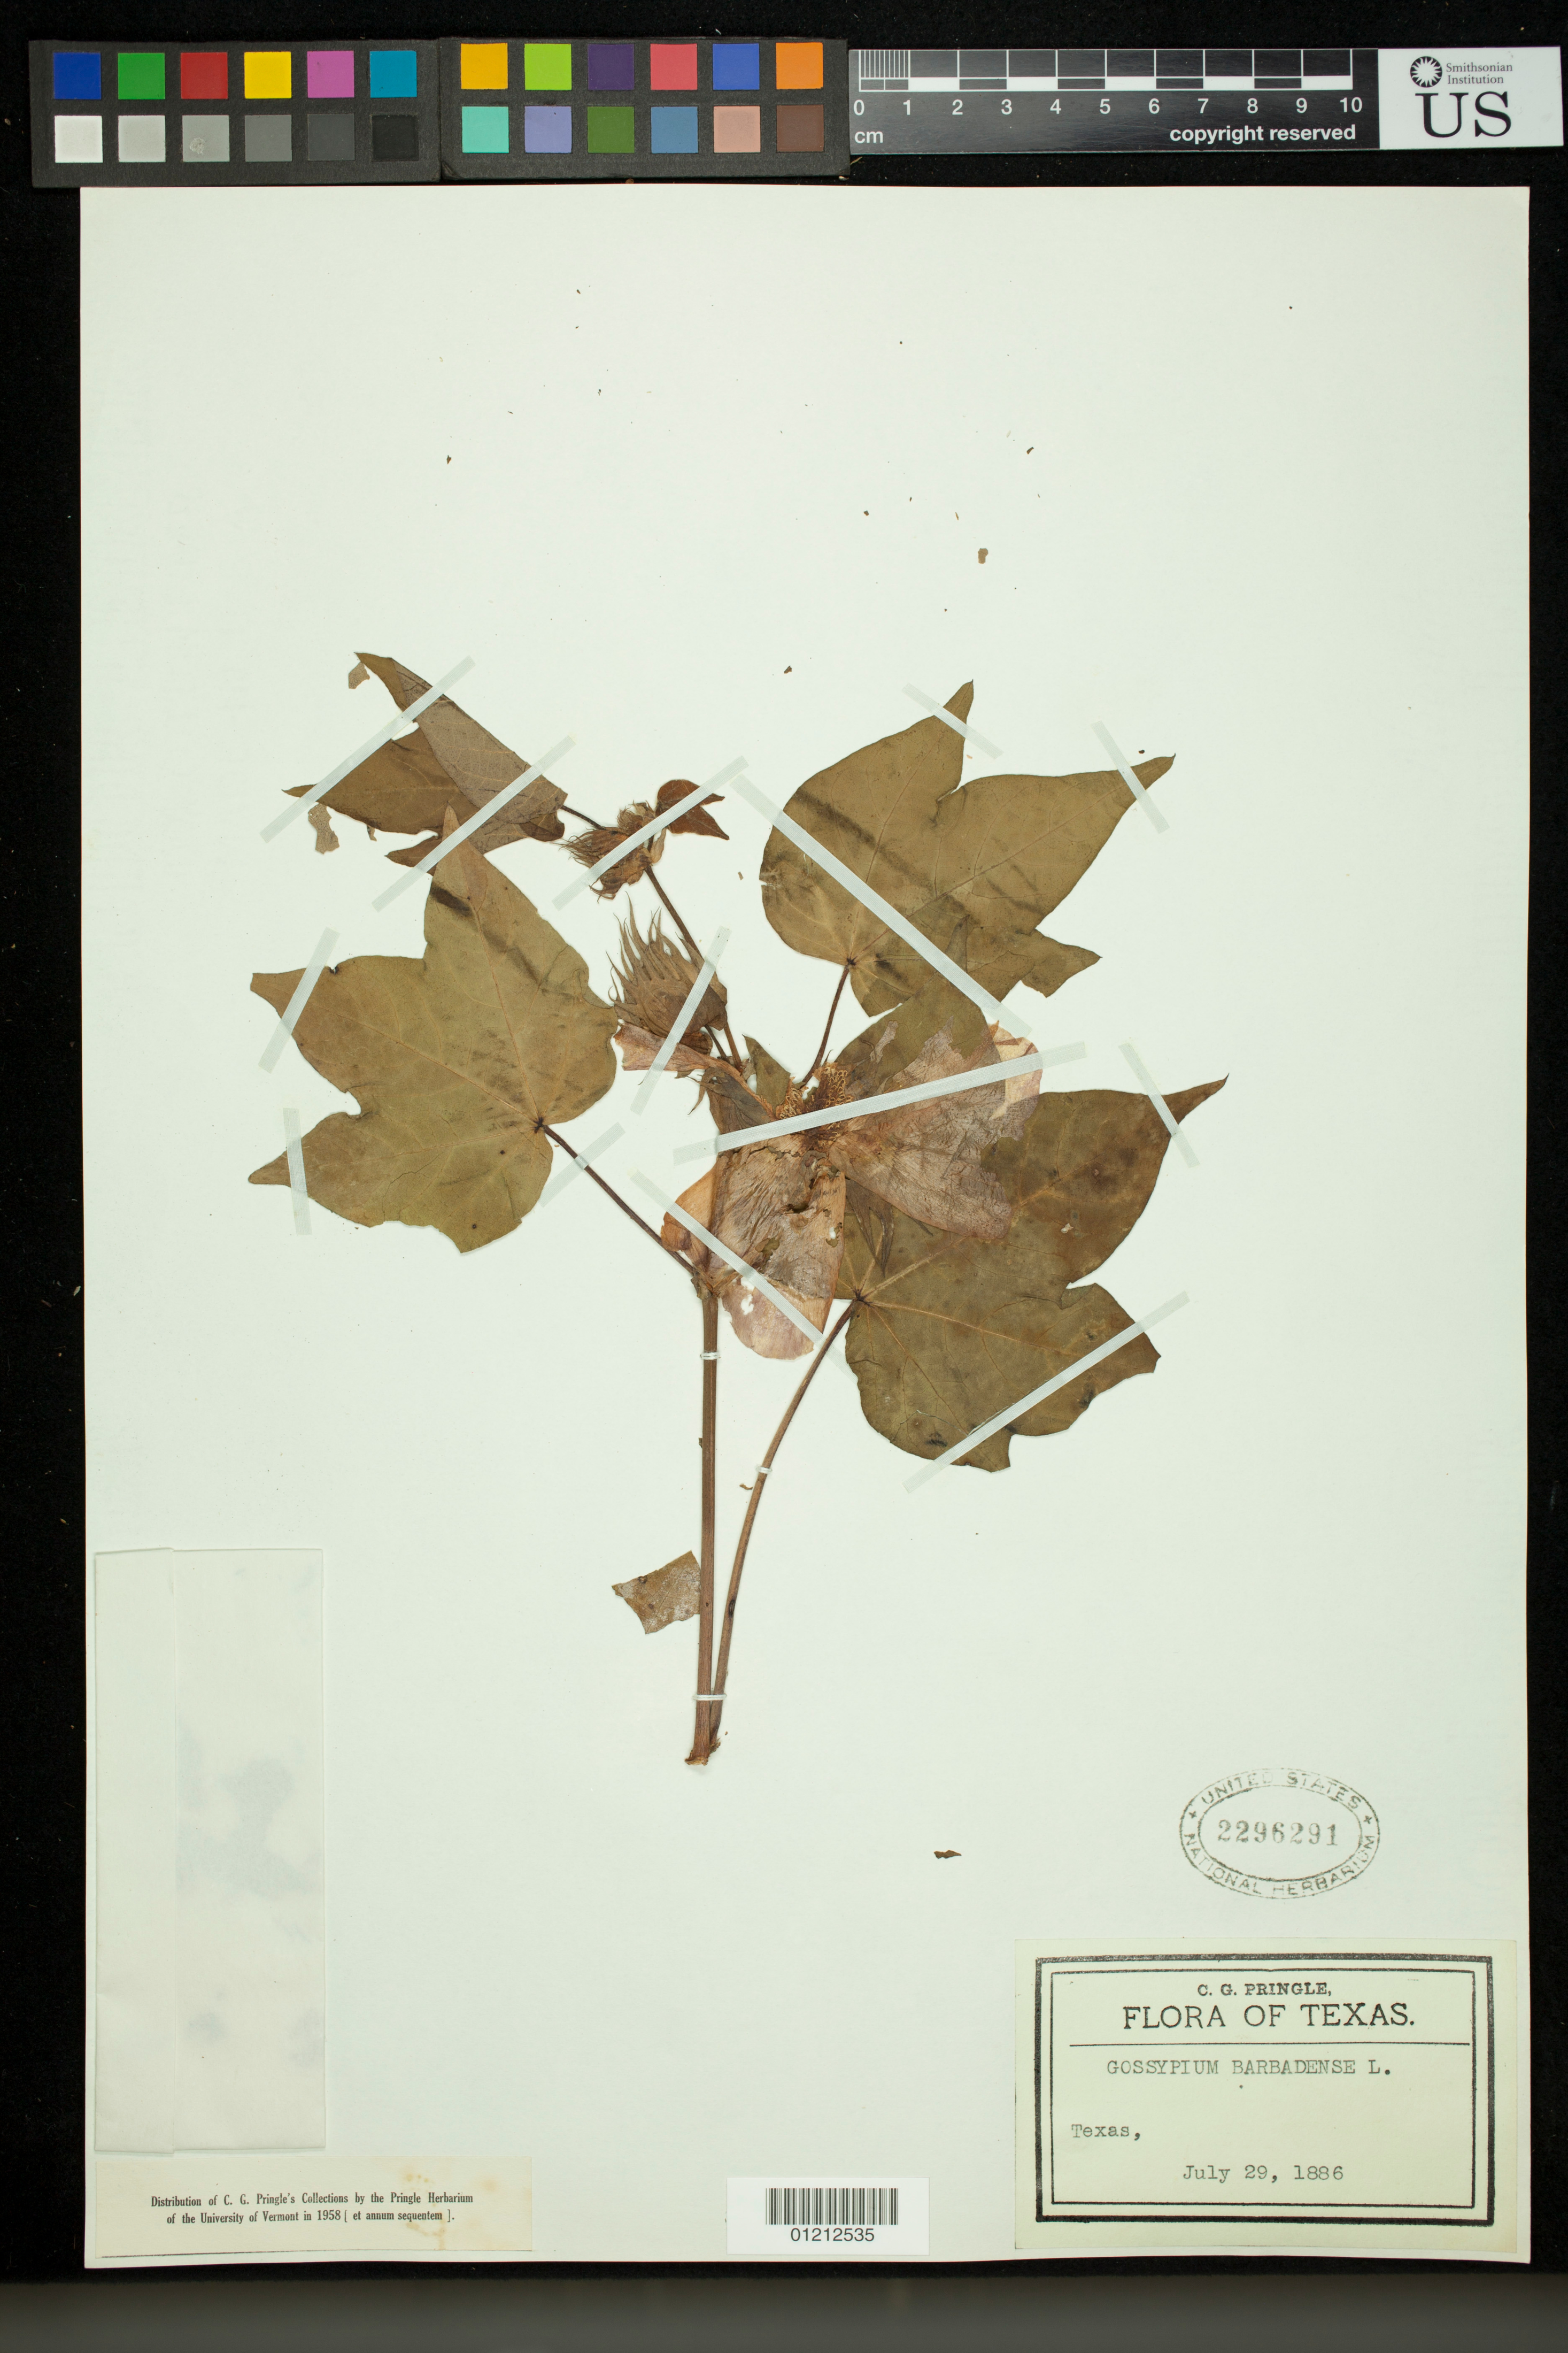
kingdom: Plantae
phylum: Tracheophyta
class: Magnoliopsida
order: Malvales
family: Malvaceae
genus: Gossypium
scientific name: Gossypium barbadense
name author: L.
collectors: C. G. Pringle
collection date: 1886-07-29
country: United States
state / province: Texas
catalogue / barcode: US 2296291